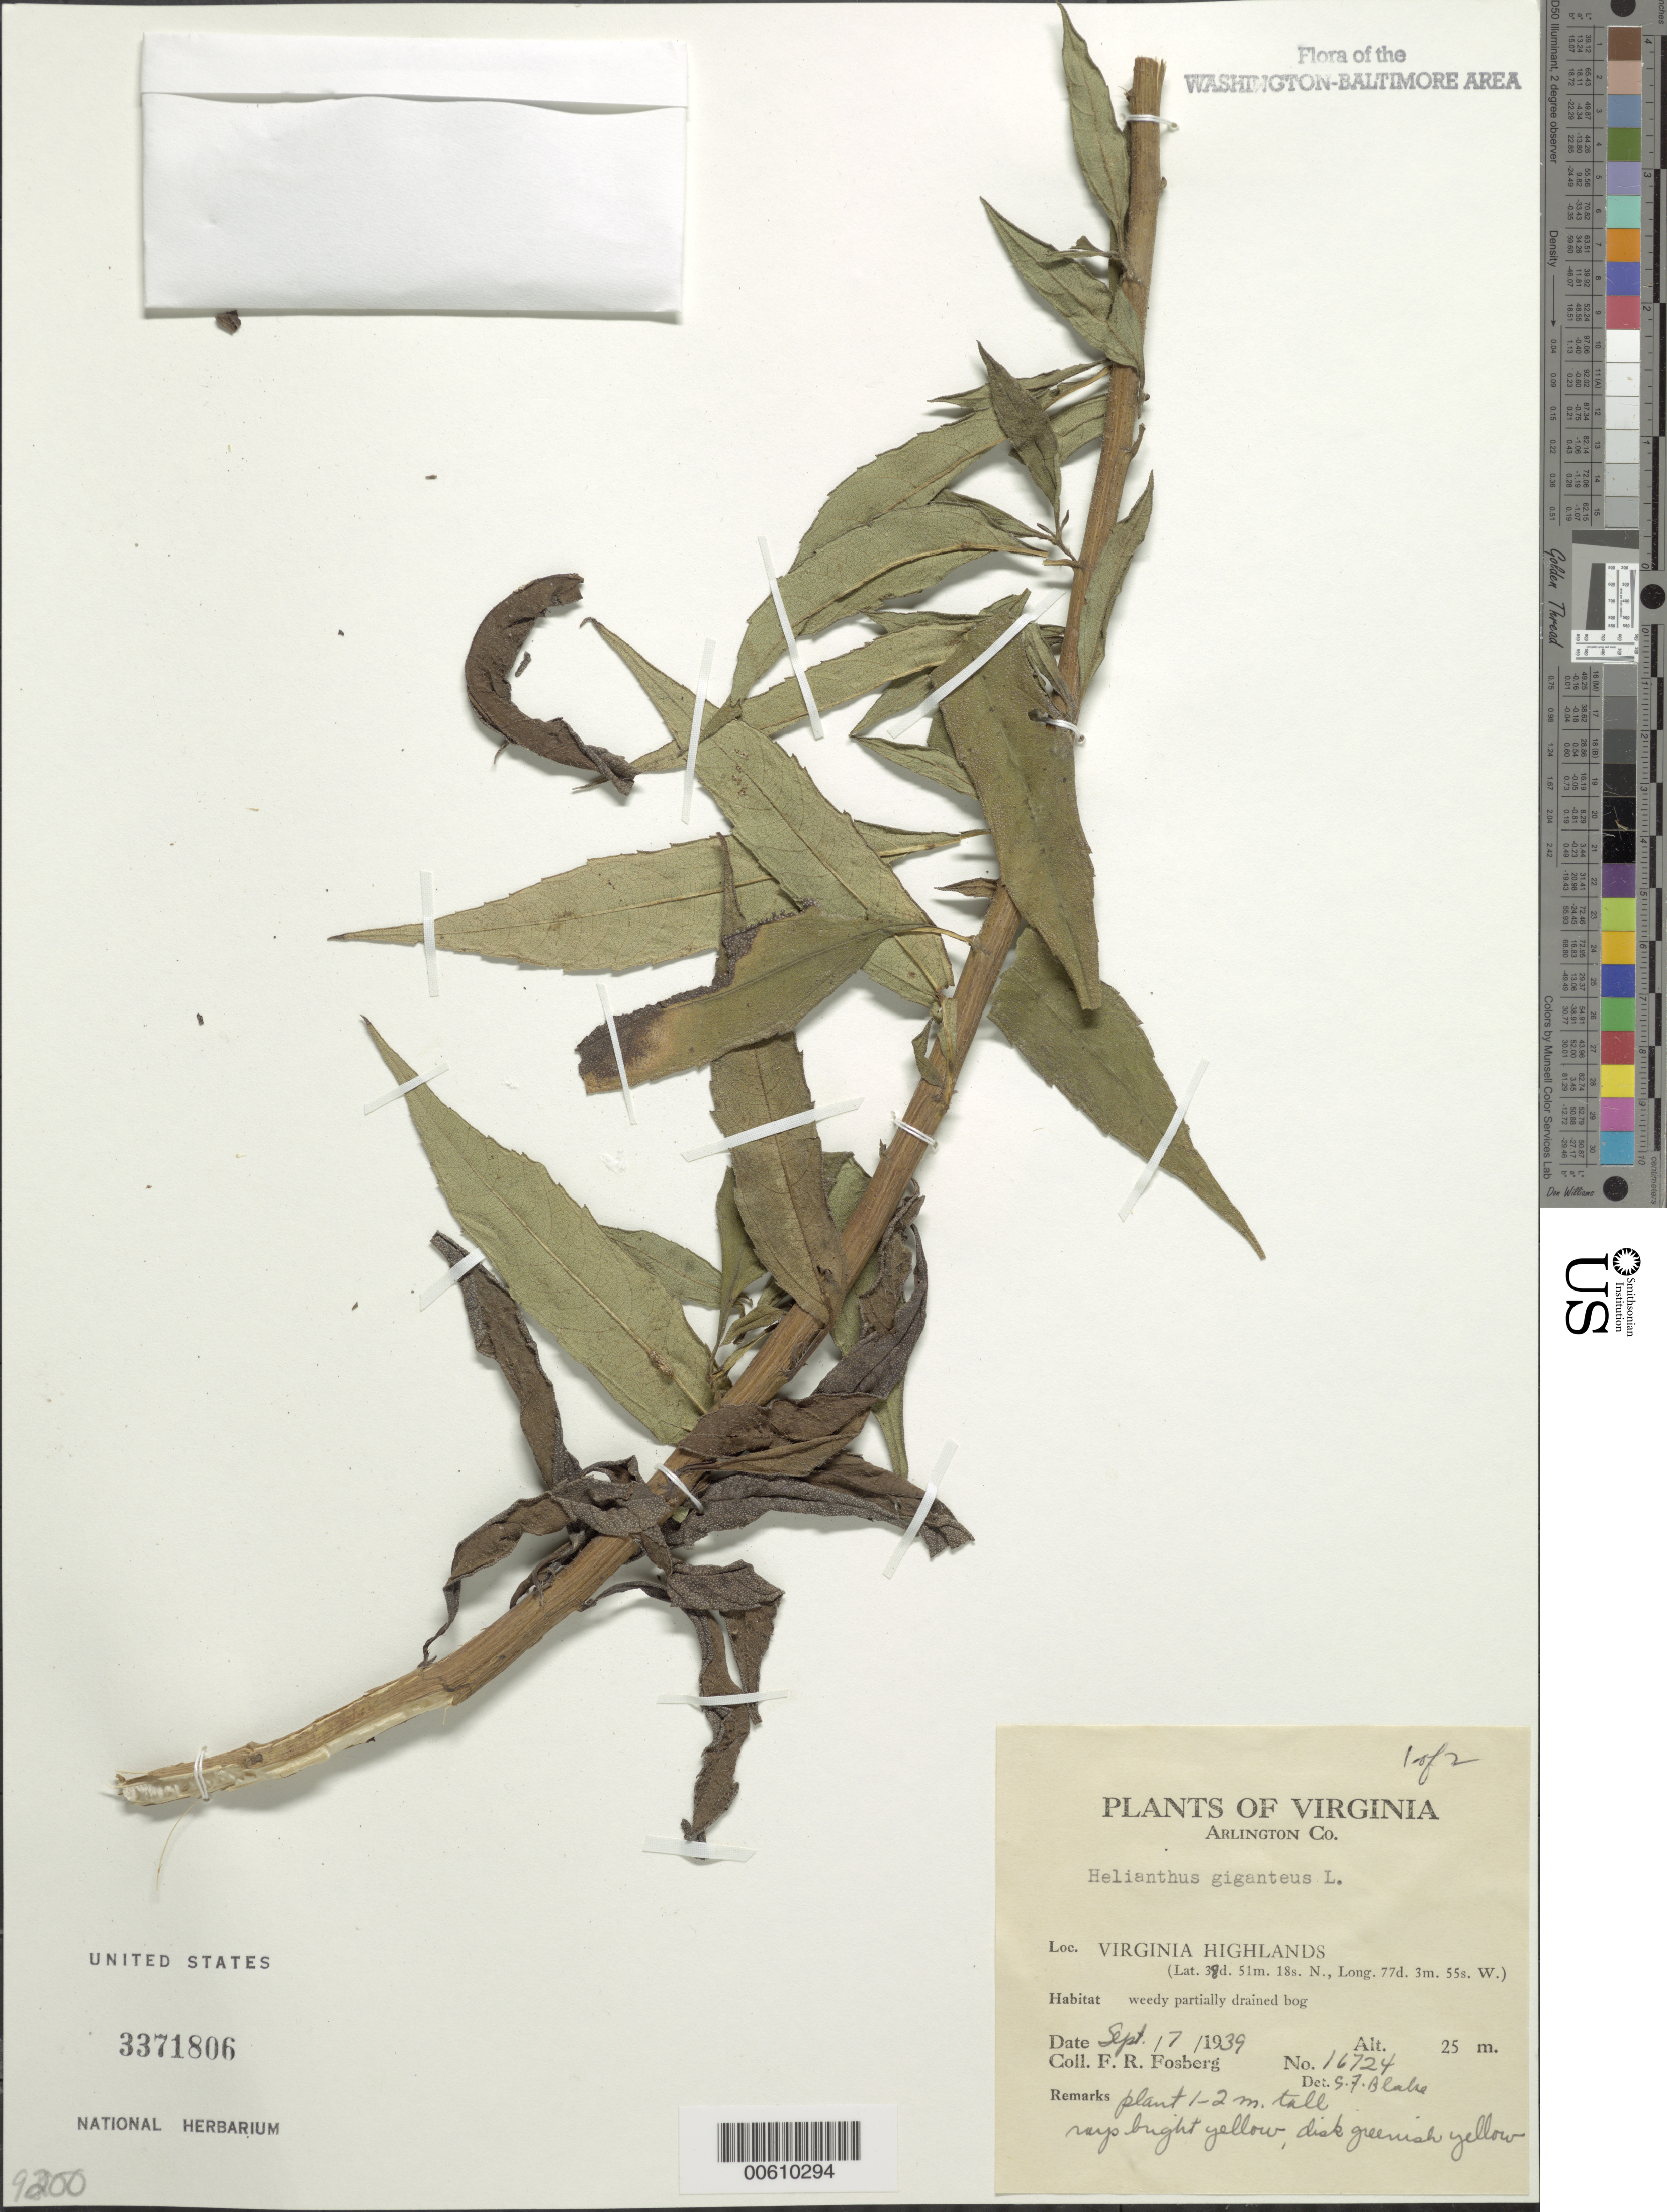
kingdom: Plantae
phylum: Tracheophyta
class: Magnoliopsida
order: Asterales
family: Asteraceae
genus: Helianthus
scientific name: Helianthus giganteus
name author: L.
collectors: F. R. Fosberg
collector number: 16724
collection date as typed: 07 Sep 1939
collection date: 1939-09-07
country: United States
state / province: Virginia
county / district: Arlington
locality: Virginia Highlands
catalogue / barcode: US 3371806